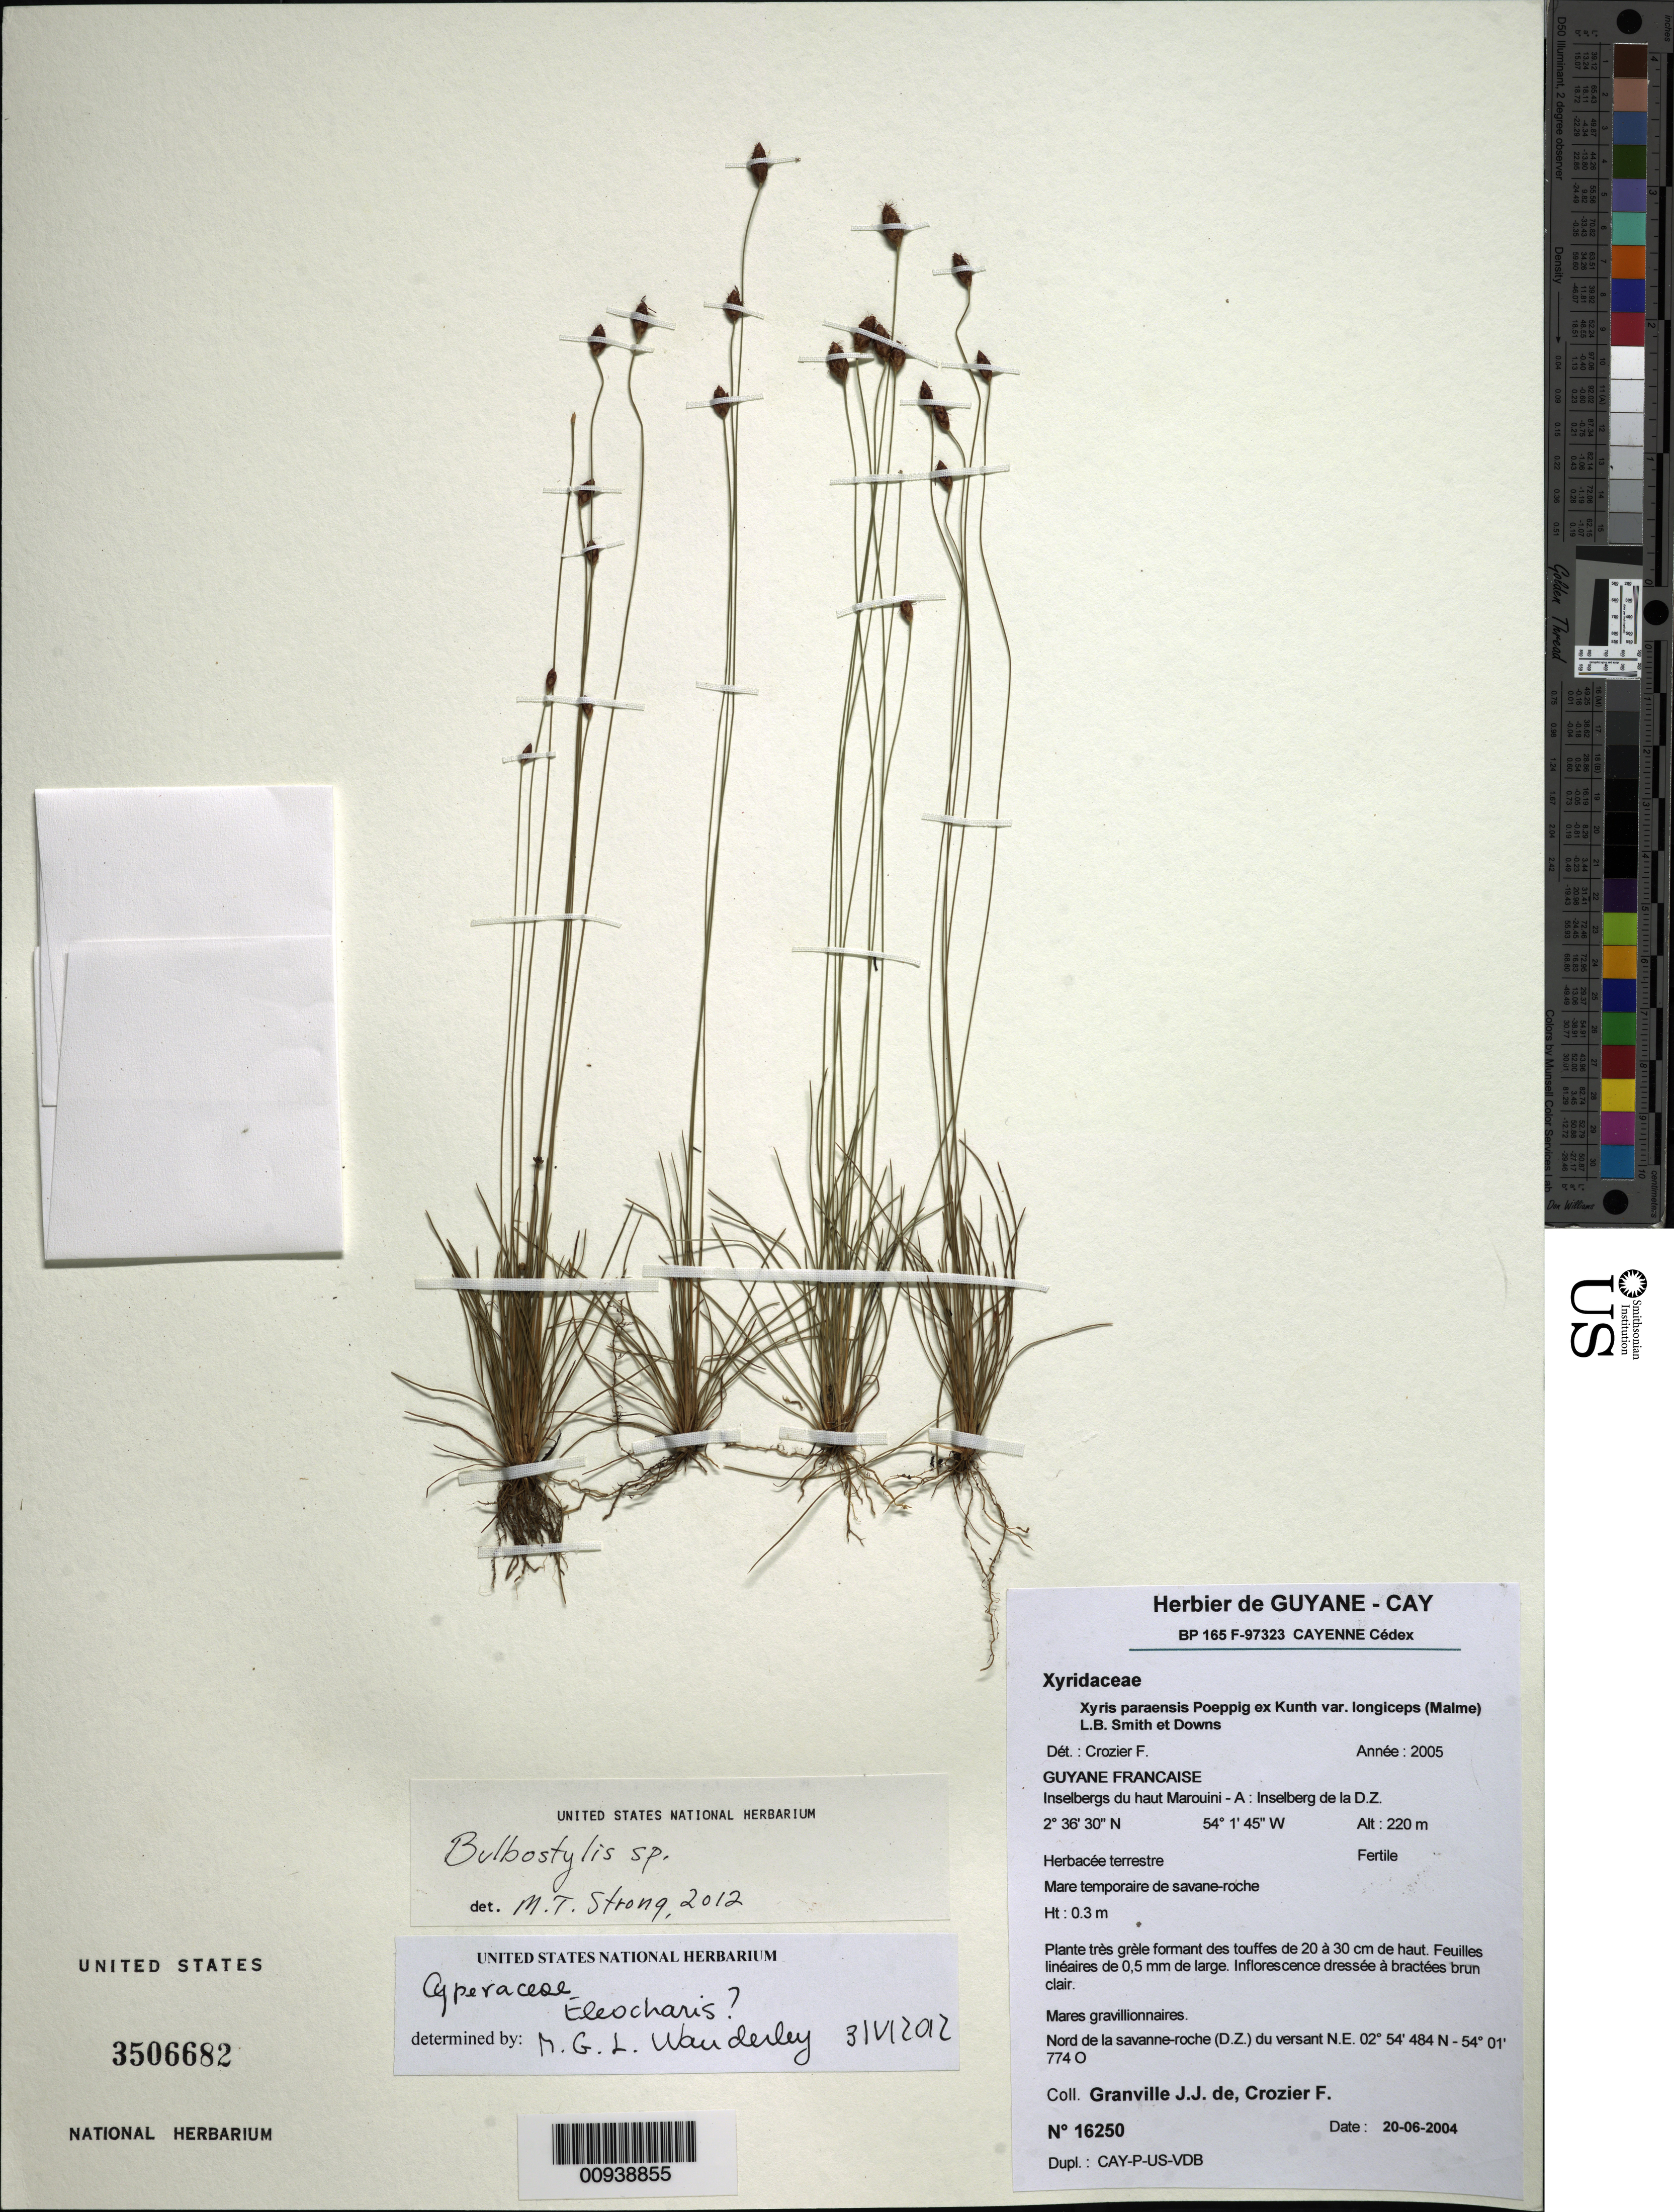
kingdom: Plantae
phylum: Tracheophyta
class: Liliopsida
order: Poales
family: Cyperaceae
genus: Bulbostylis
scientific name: Bulbostylis conifera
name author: (Kunth) C.B. Clarke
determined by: Maciel-Silva, J. F.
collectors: J.-J. de Granville & F. Crozier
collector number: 16250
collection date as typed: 20-Jun-04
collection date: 2004-06-20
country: French Guiana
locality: Haut Marouini-A; Inselberg de la D.Z.; Nord de la savanne-roche (D.Z.) du versant NE 2º54'484"N - 54º1'774"O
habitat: Mare temporaire de savane-roche, mares gravillionnaires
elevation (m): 220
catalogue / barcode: US 3506682